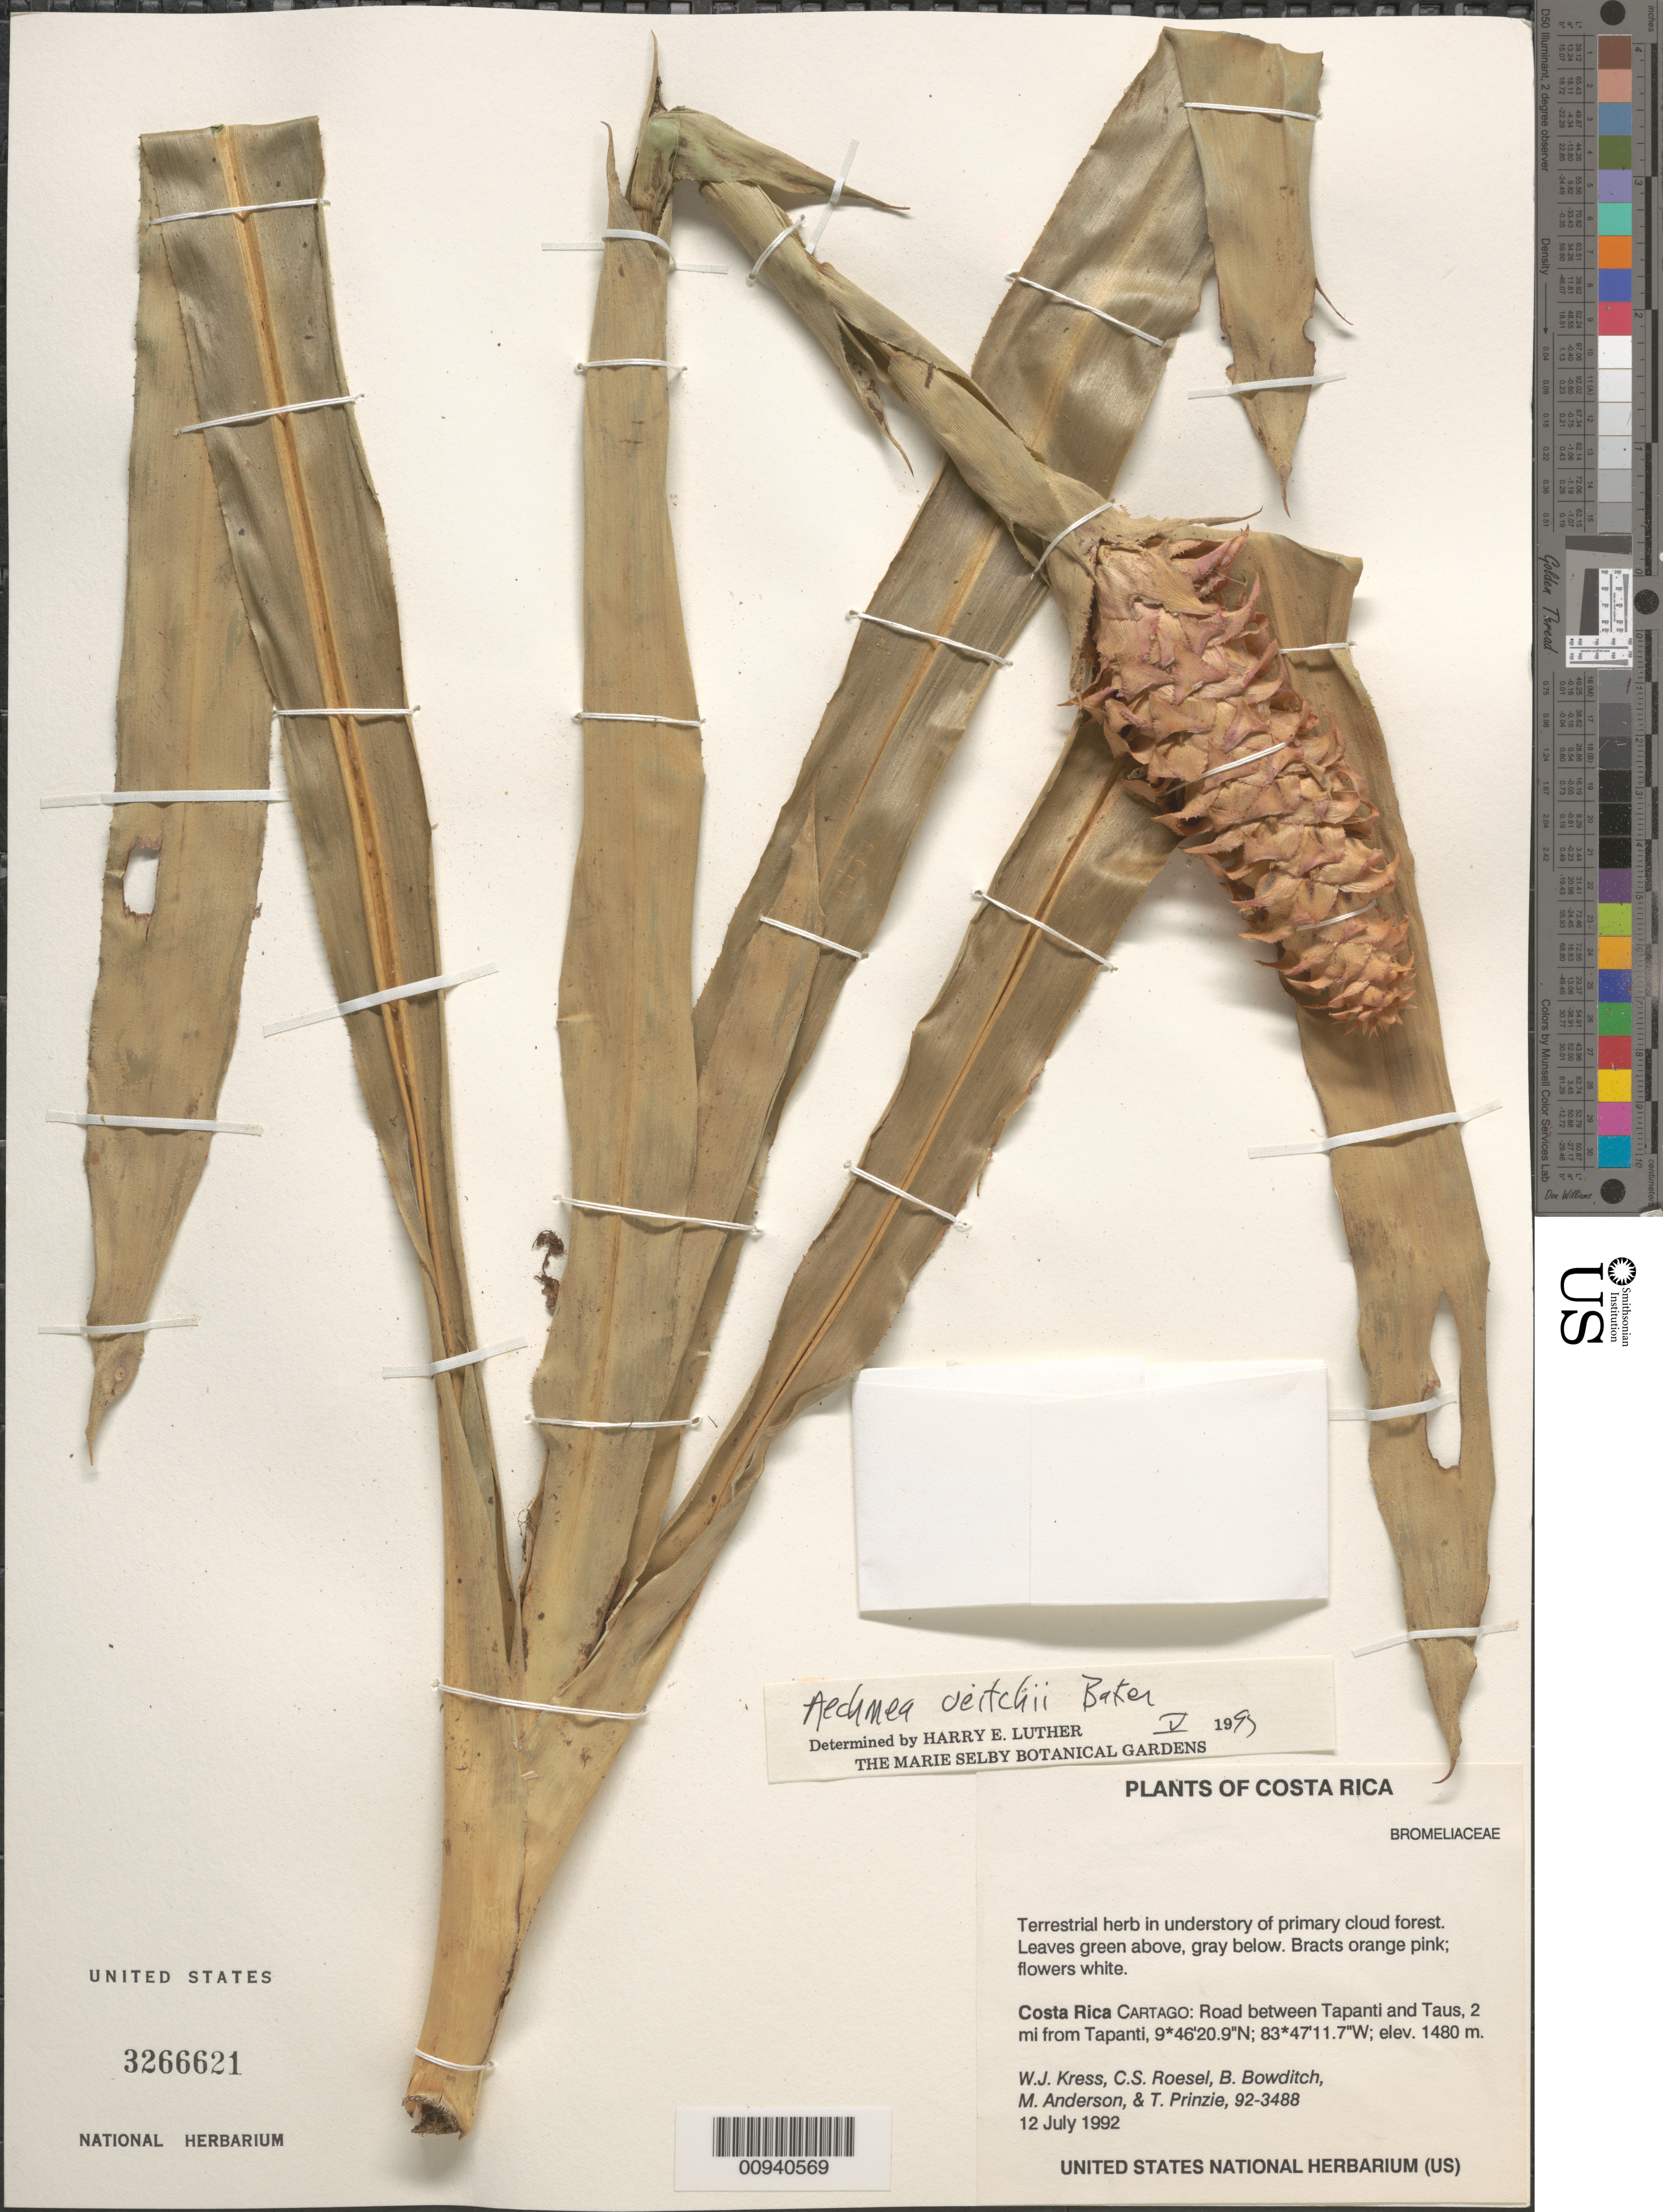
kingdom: Plantae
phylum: Tracheophyta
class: Liliopsida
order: Poales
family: Bromeliaceae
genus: Aechmea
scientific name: Aechmea veitchii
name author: Baker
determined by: Luther, Hans E.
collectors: W. J. Kress, C. S. Roesel & L. E. Brothers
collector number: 92-3488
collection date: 1992-07-12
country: Costa Rica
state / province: Cartago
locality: Road between Tapanti and Taus, 2 mi from Tapanti.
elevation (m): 1480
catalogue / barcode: US 3266621